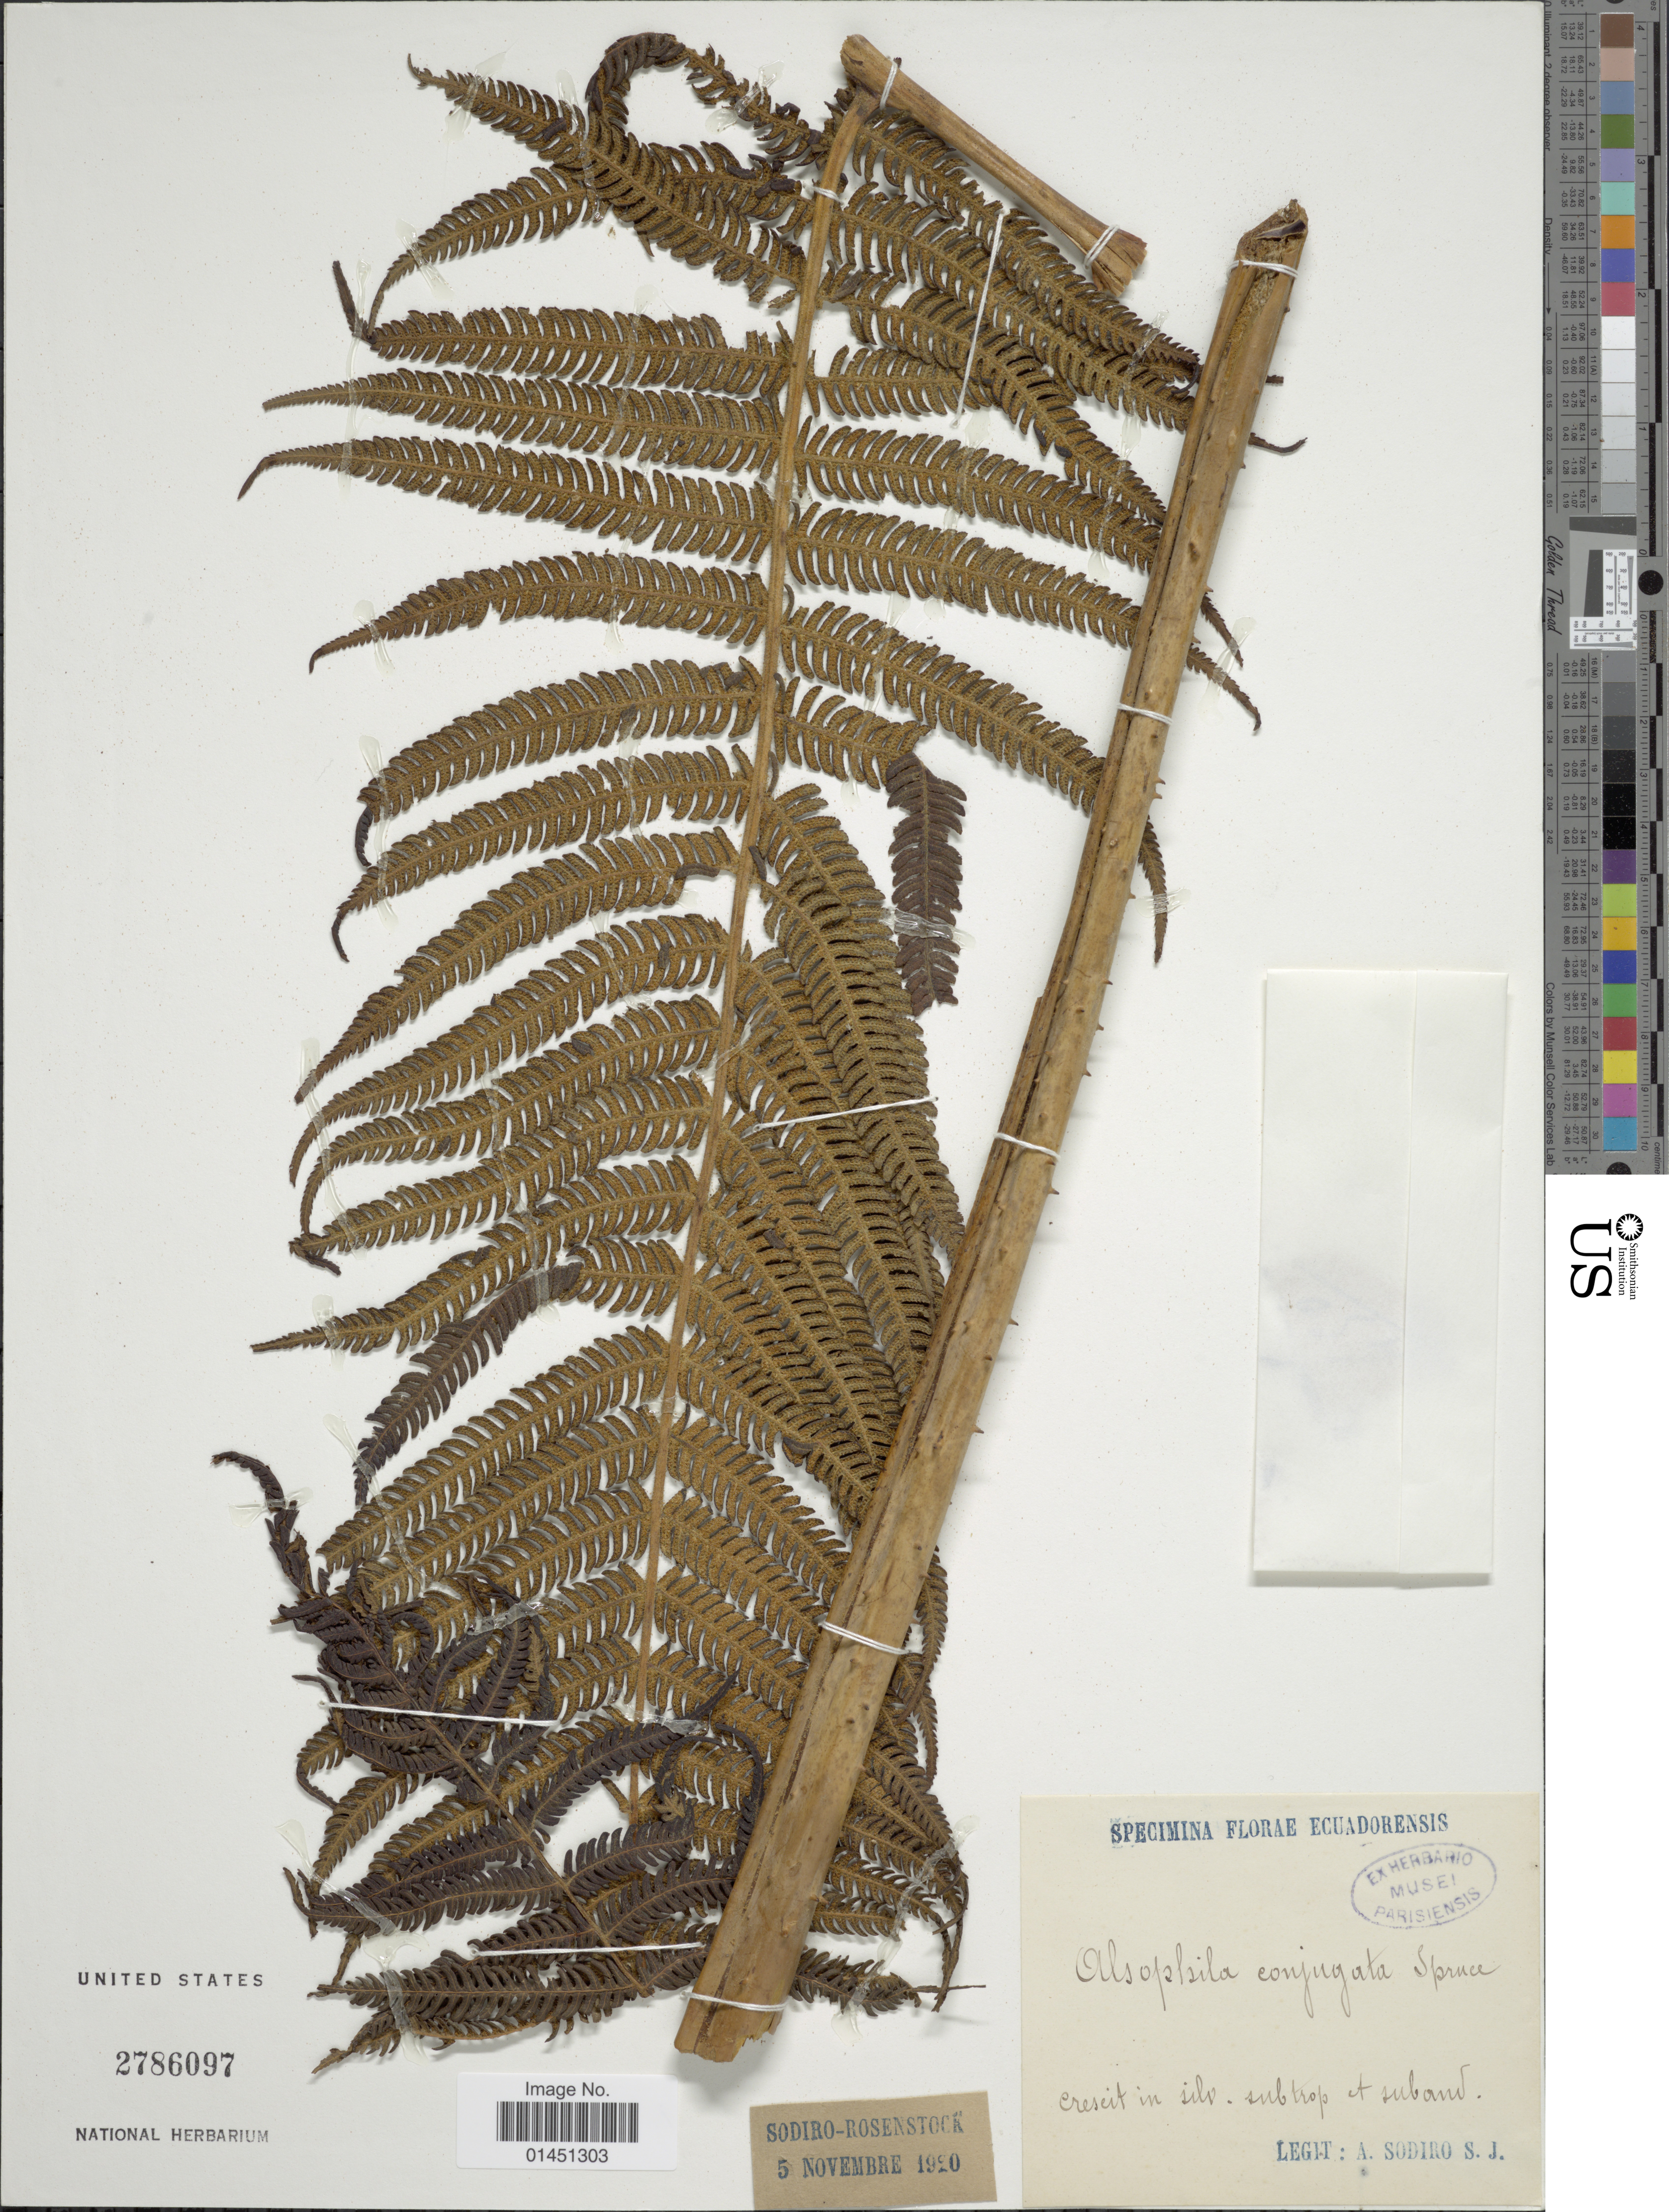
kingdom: Plantae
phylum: Tracheophyta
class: Polypodiopsida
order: Cyatheales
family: Cyatheaceae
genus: Cyathea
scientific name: Cyathea conjugata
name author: (Hook.) Domin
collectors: L. Sodiro & -- Rosenstock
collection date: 1920-11-05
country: Ecuador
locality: Crescit in silv. subtrop. et suband.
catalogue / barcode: US 2786097